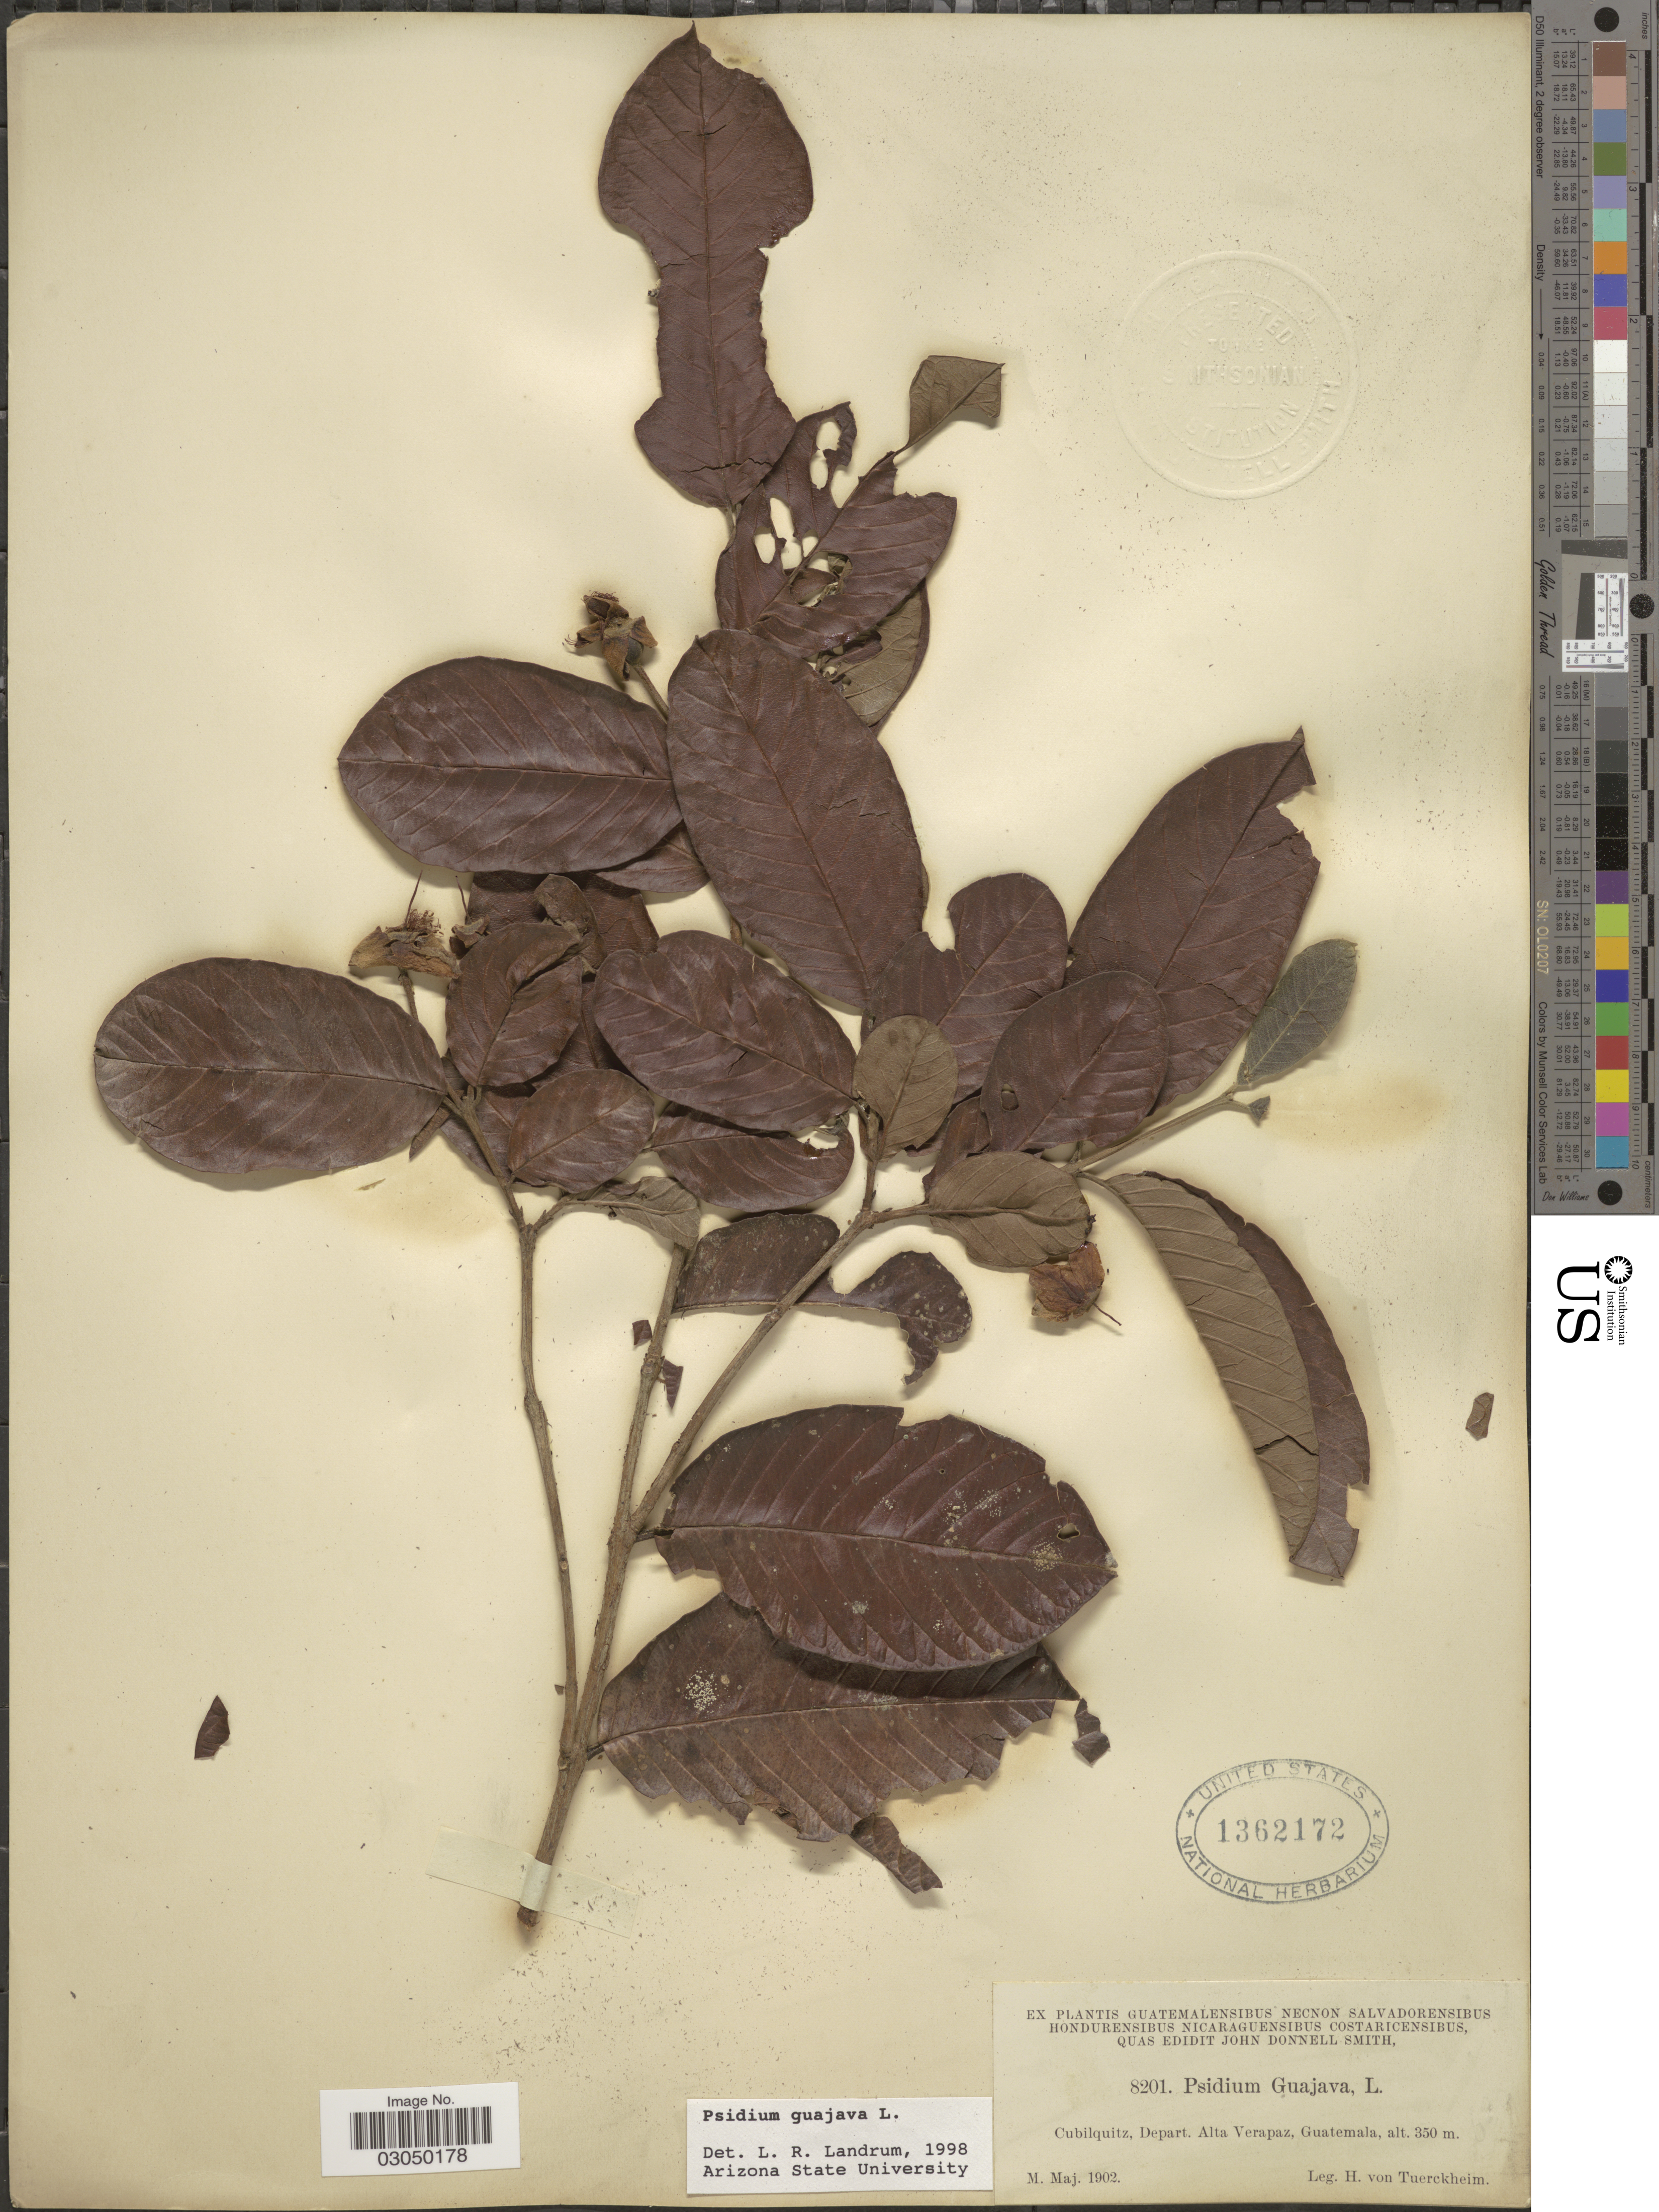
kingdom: Plantae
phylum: Tracheophyta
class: Magnoliopsida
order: Myrtales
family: Myrtaceae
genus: Psidium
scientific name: Psidium guajava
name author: L.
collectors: H. von Türckheim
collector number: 8201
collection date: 1902-05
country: Guatemala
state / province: Alta Verapaz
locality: Cubilquitz, Depart. Alta Verapaz.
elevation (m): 350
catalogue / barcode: US 1362172